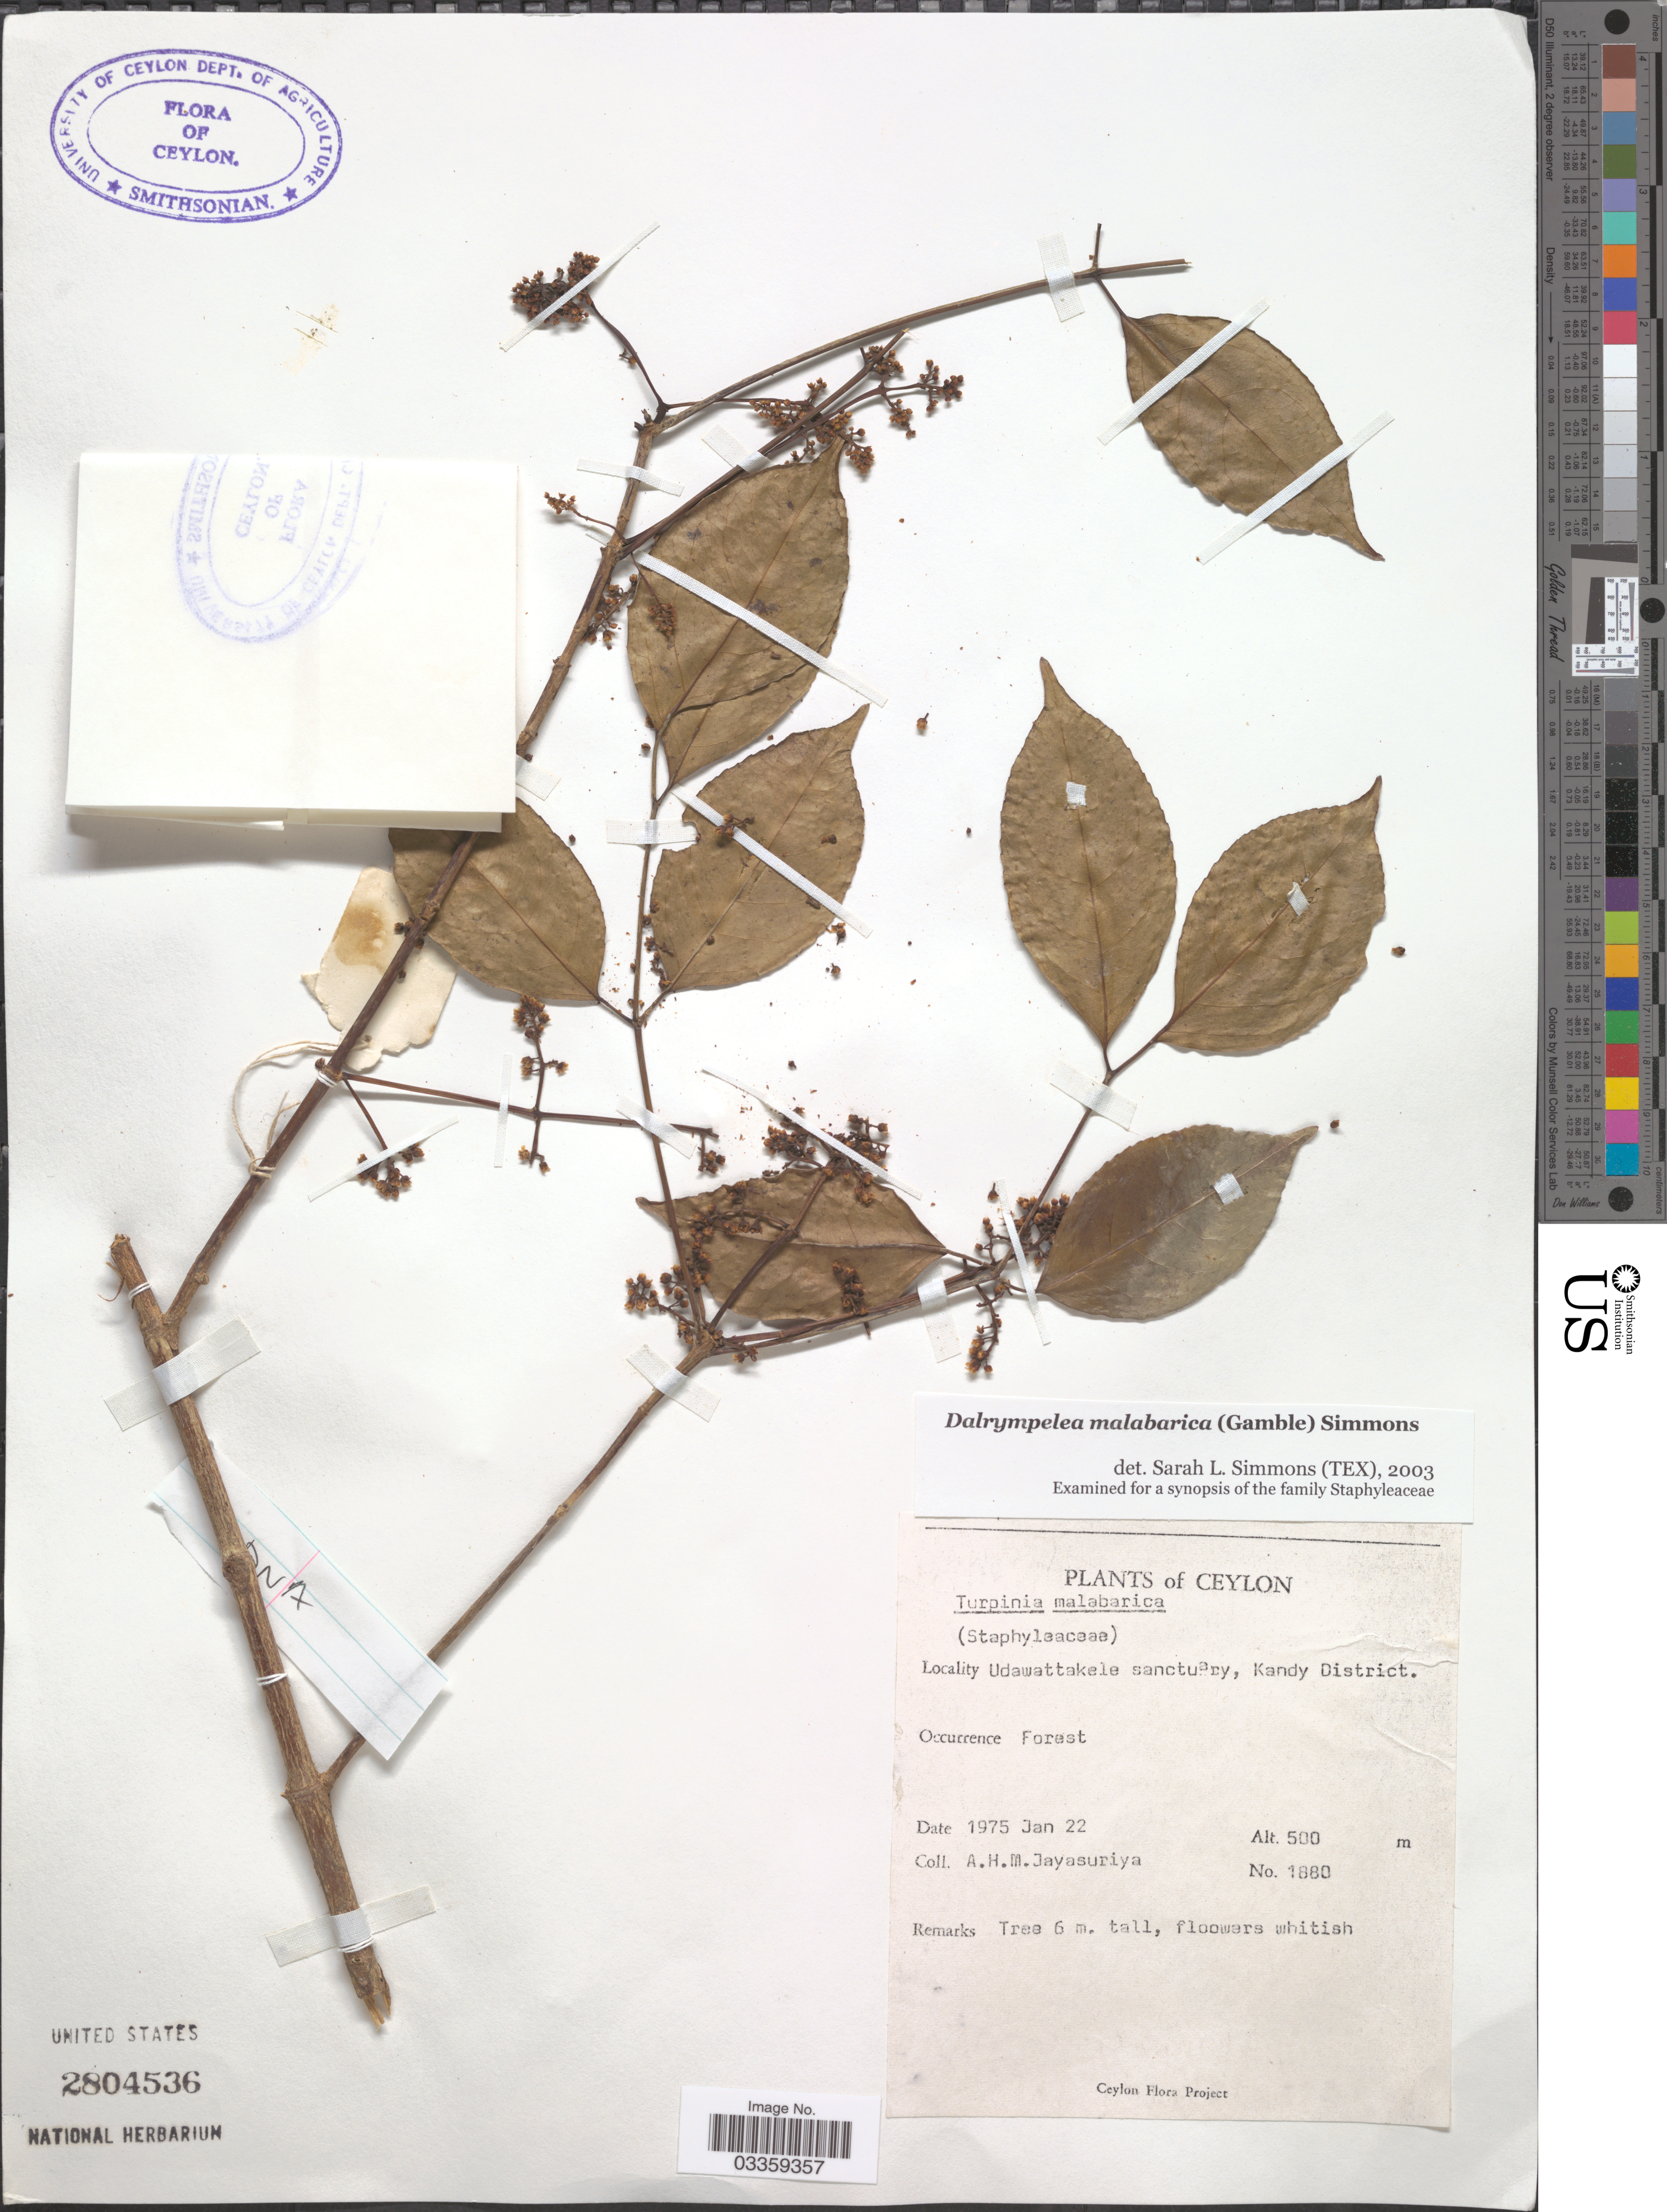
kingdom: Plantae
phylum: Tracheophyta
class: Magnoliopsida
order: Crossosomatales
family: Staphyleaceae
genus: Turpinia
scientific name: Turpinia malabarica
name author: Gamble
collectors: A. H. Jayasuriya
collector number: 1880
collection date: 1975-01-22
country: Sri Lanka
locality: Ceylon, Udawattakele sanctuary, Kandy District.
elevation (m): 500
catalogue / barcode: US 2804536